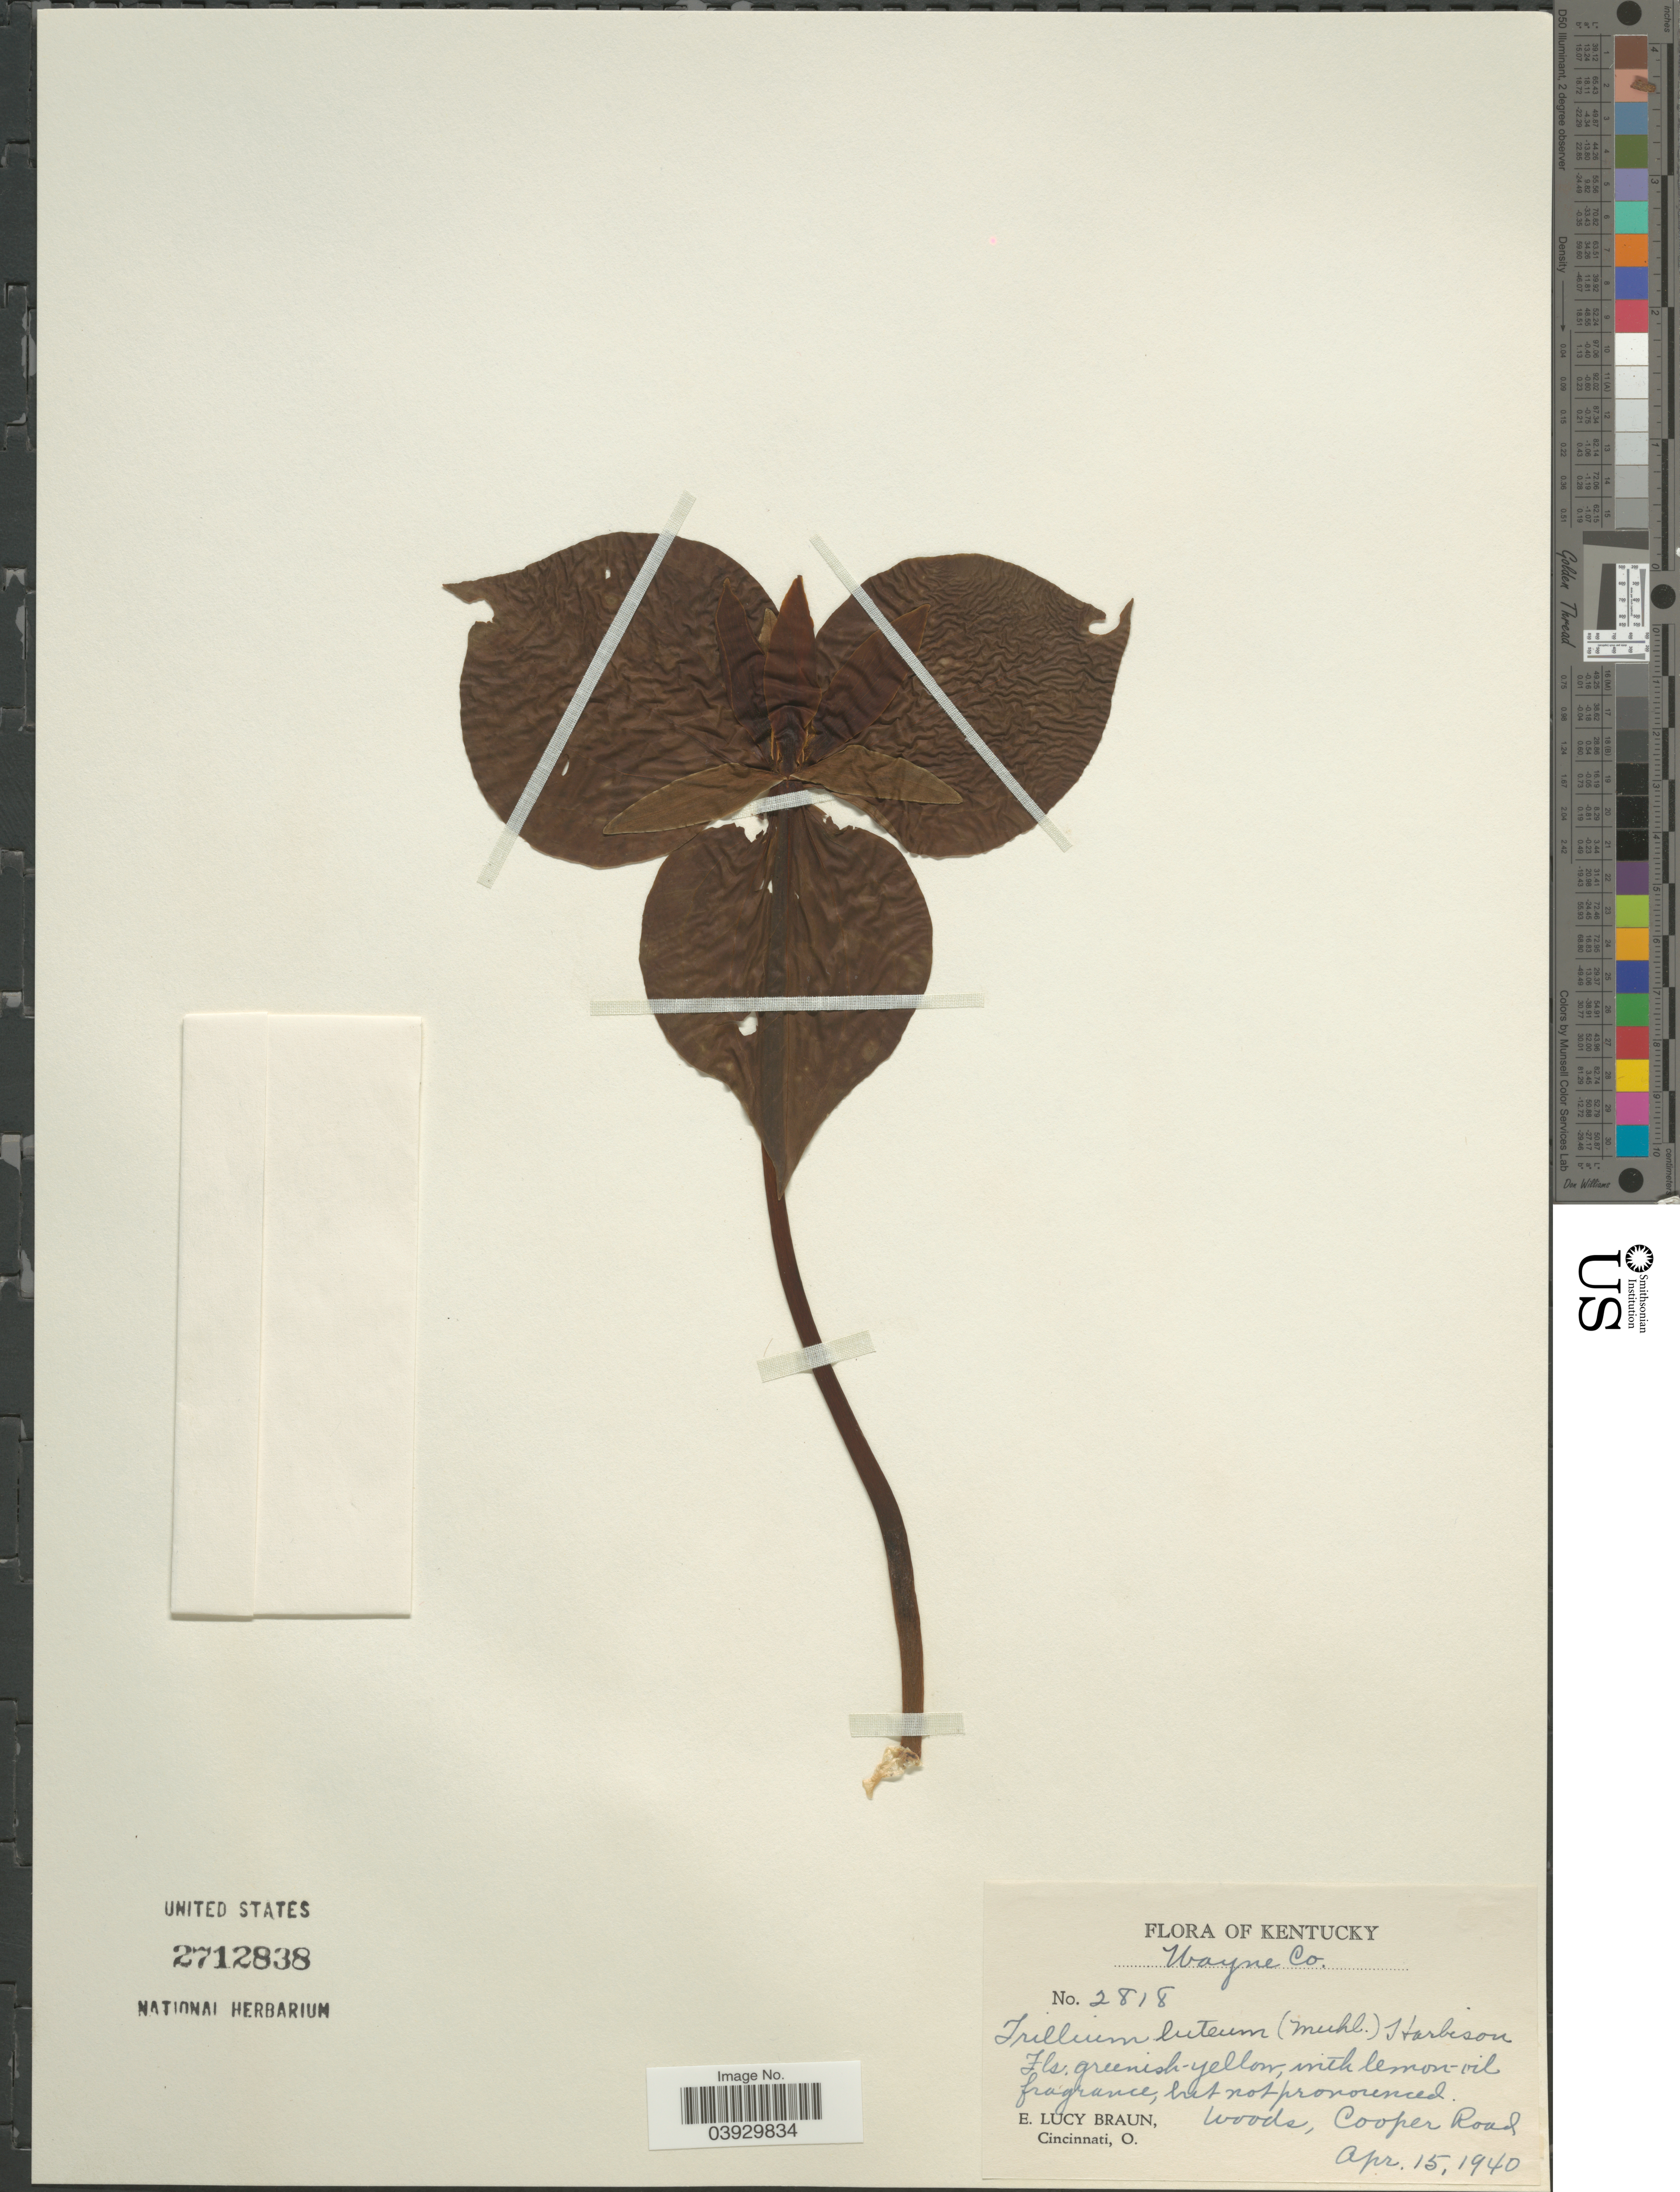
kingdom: Plantae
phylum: Tracheophyta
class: Liliopsida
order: Liliales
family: Melanthiaceae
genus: Trillium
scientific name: Trillium luteum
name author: Harb.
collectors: E. L. Braun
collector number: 2818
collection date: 1940-04-15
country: United States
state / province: Kentucky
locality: Wayne Co. Cooper Road.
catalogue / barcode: US 2712838